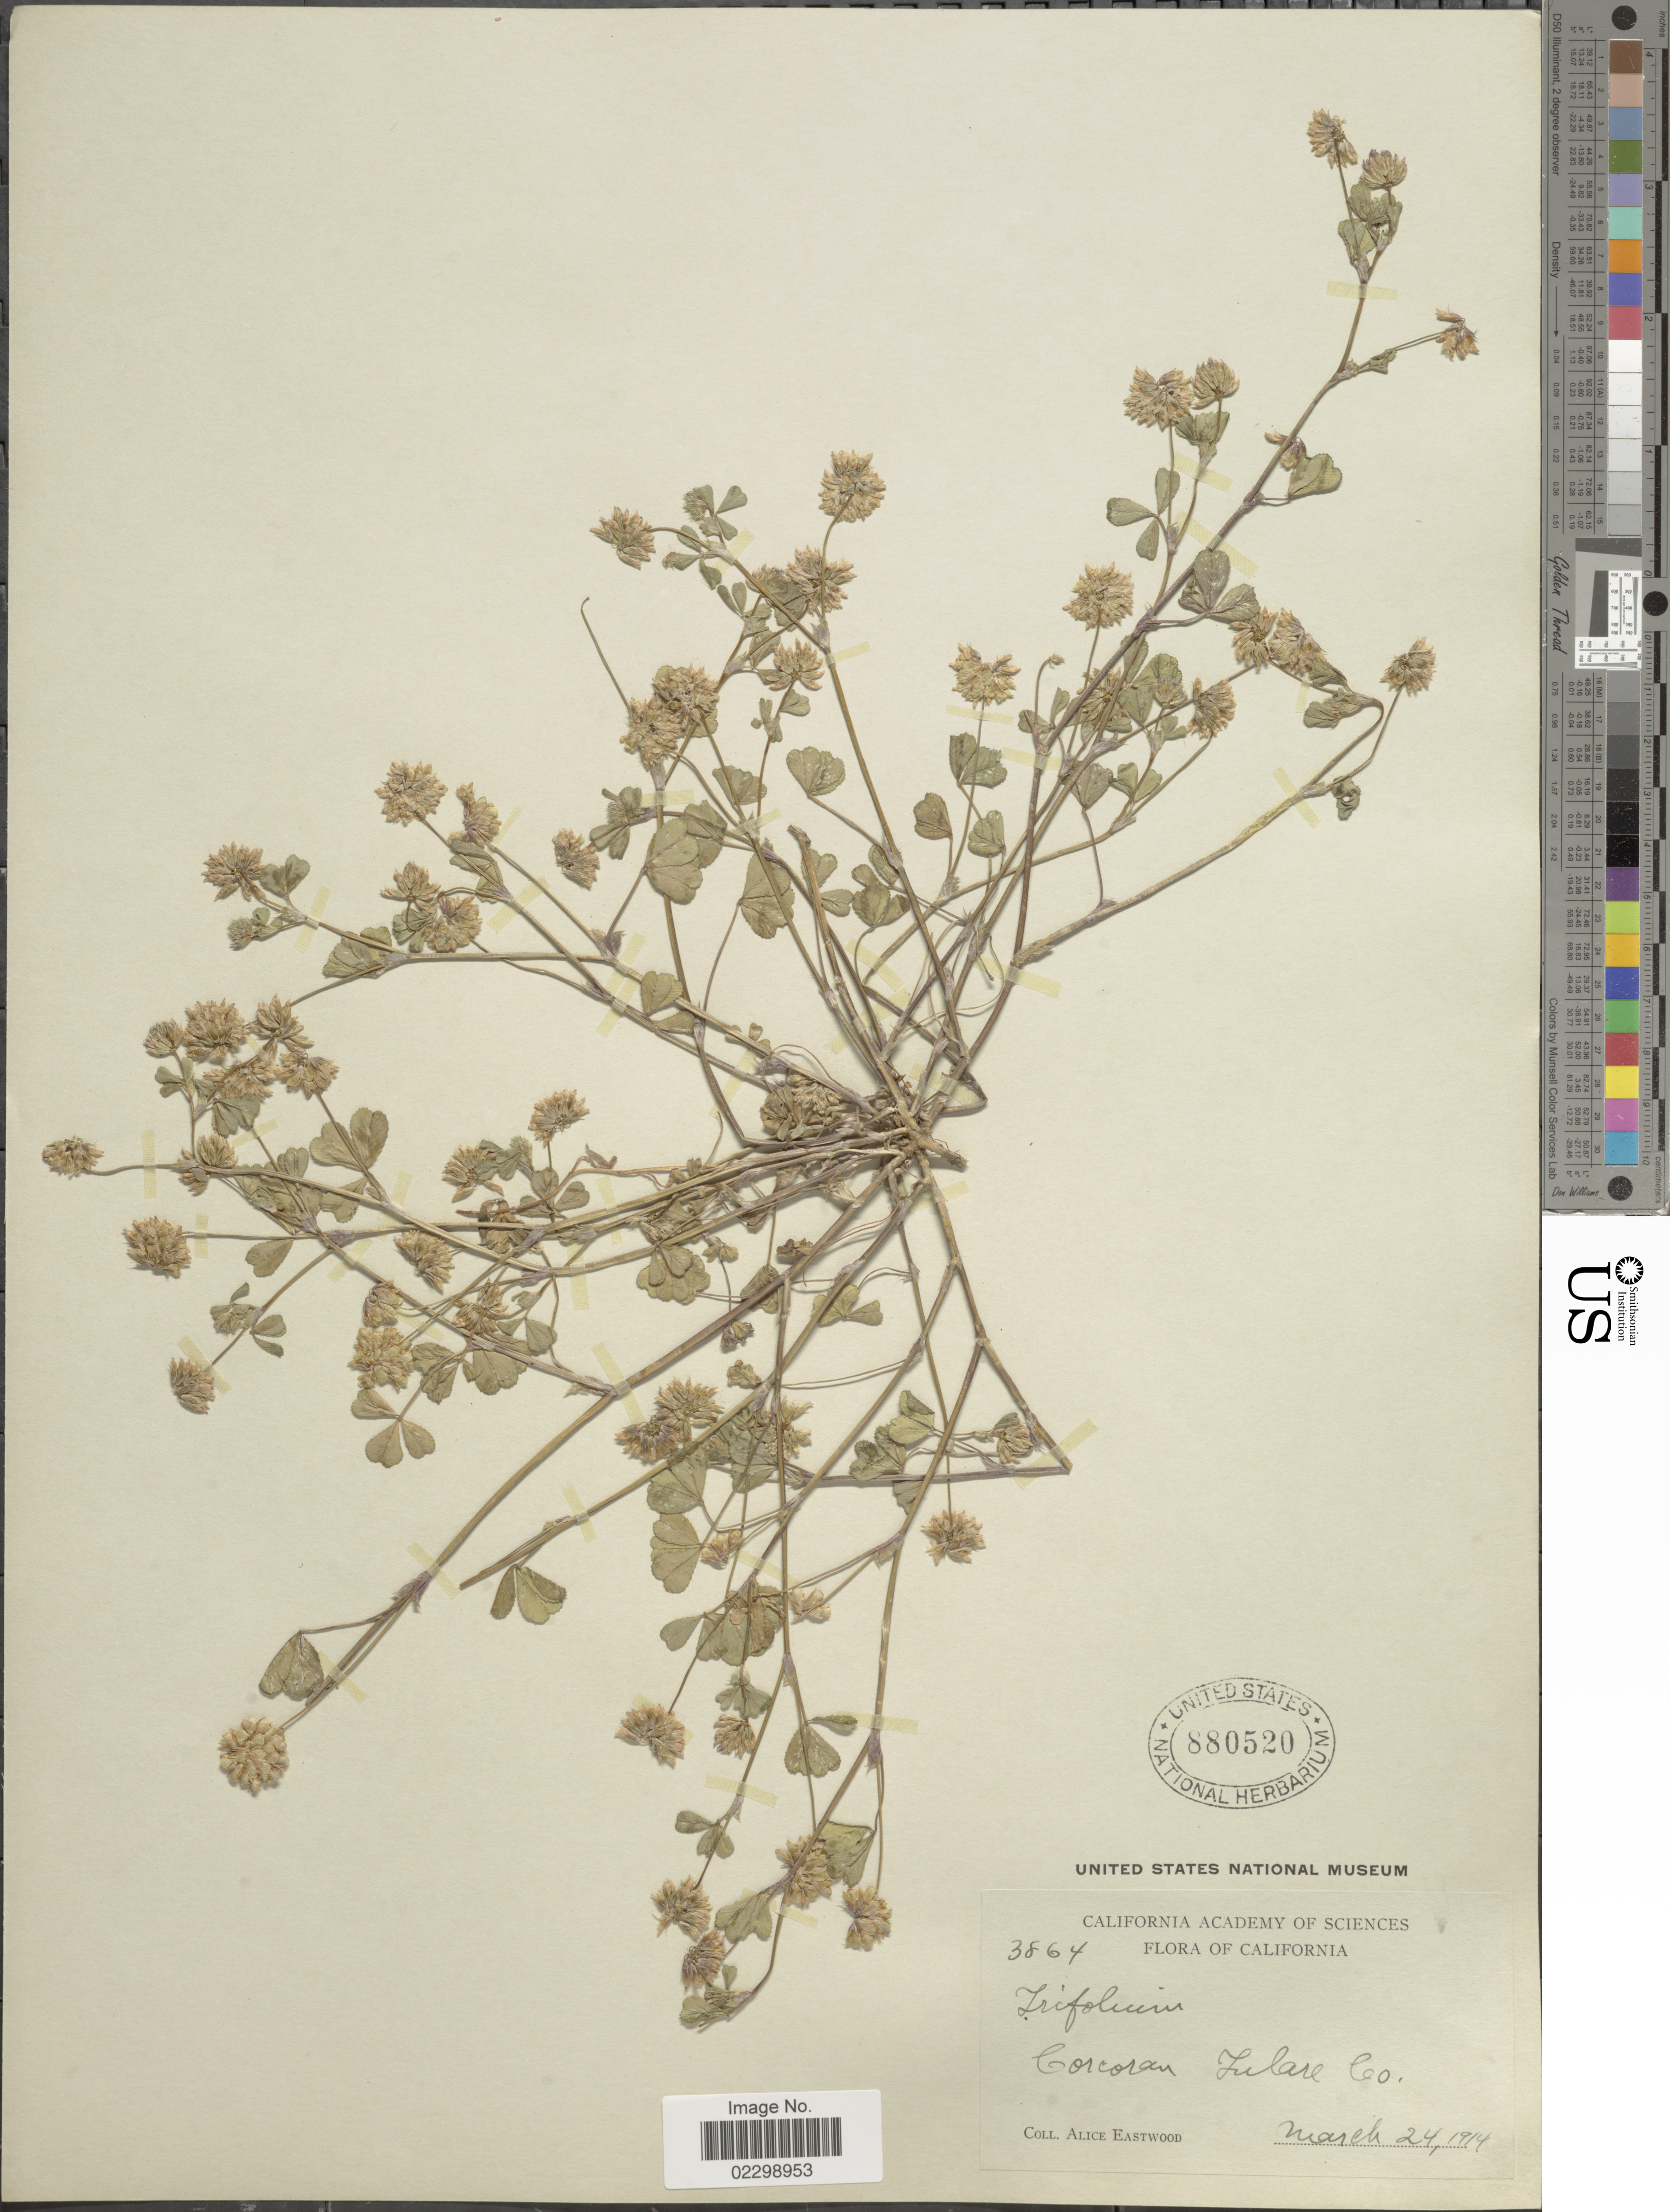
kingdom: Plantae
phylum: Tracheophyta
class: Magnoliopsida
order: Fabales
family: Fabaceae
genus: Trifolium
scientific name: Trifolium strictum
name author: L.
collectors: A. Eastwood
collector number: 3864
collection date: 1914-03-24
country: United States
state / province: California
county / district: Tulare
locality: Corcoran Tulare Co.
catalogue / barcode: US 880520